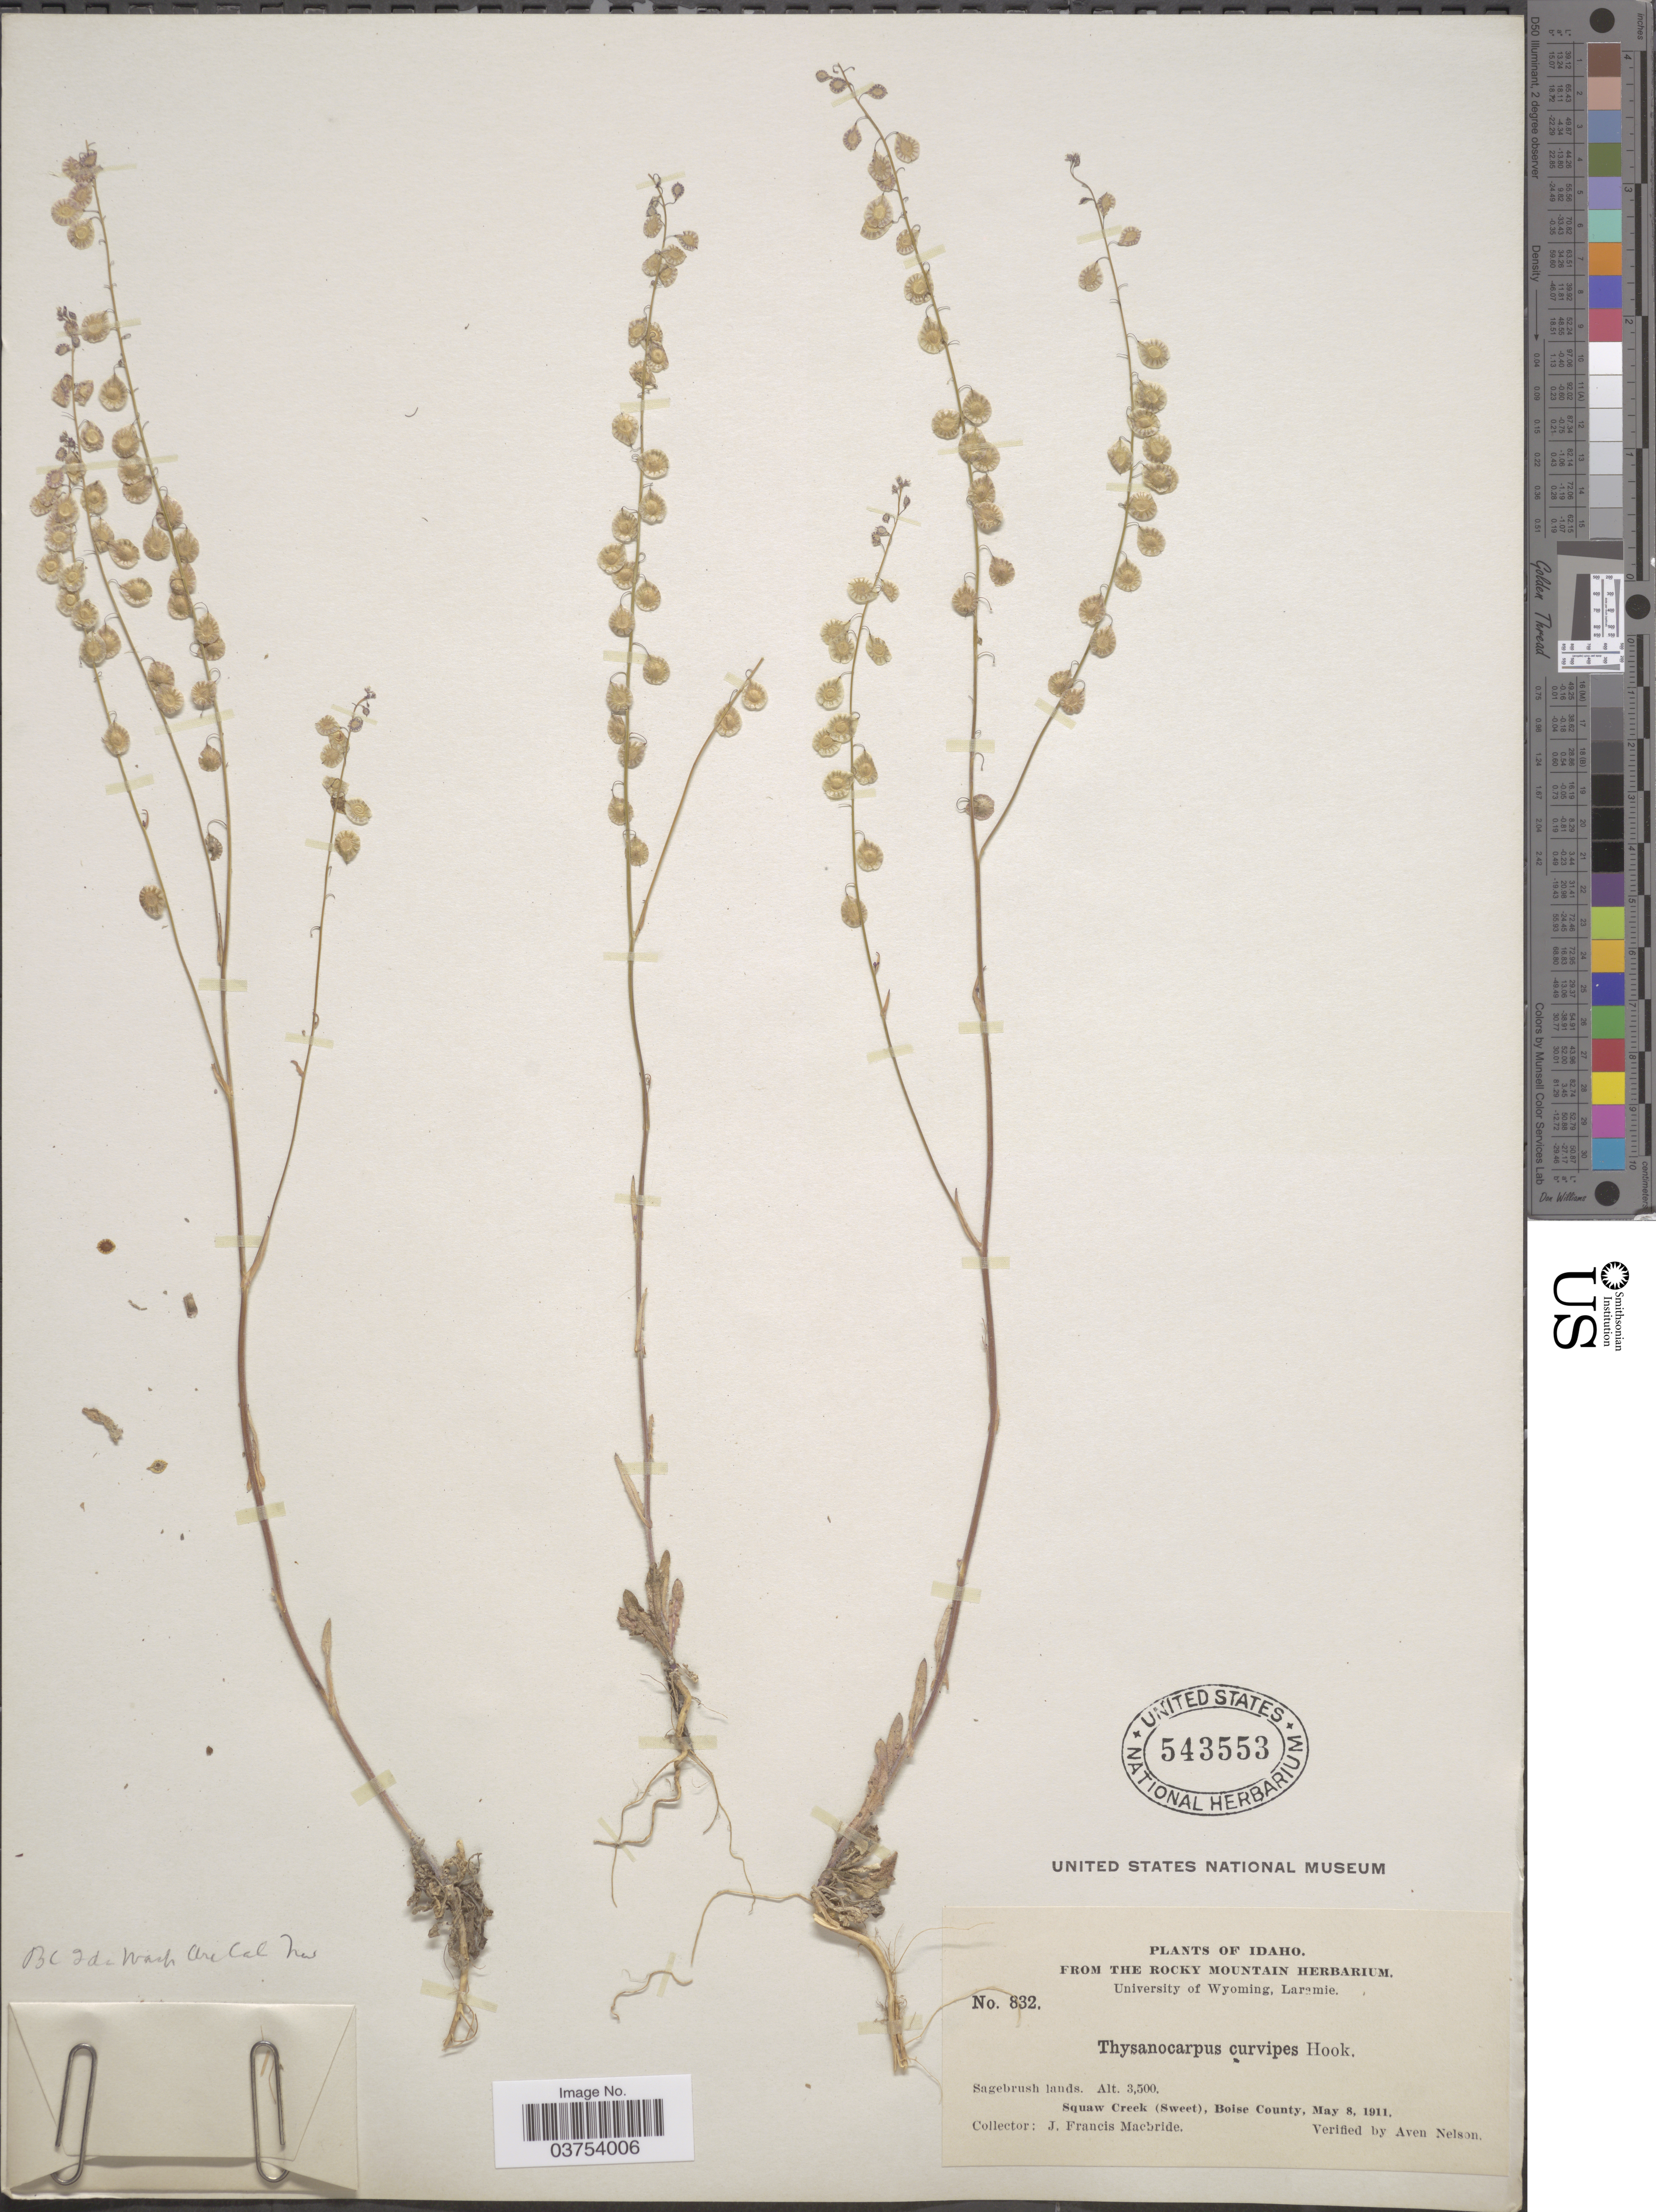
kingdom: Plantae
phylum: Tracheophyta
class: Magnoliopsida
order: Brassicales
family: Brassicaceae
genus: Thysanocarpus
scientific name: Thysanocarpus curvipes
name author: Hook.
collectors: J. F. Macbride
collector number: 832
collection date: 1911-05-08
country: United States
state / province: Idaho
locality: Squaw Creek (Sweet), Boise County.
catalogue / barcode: US 543553